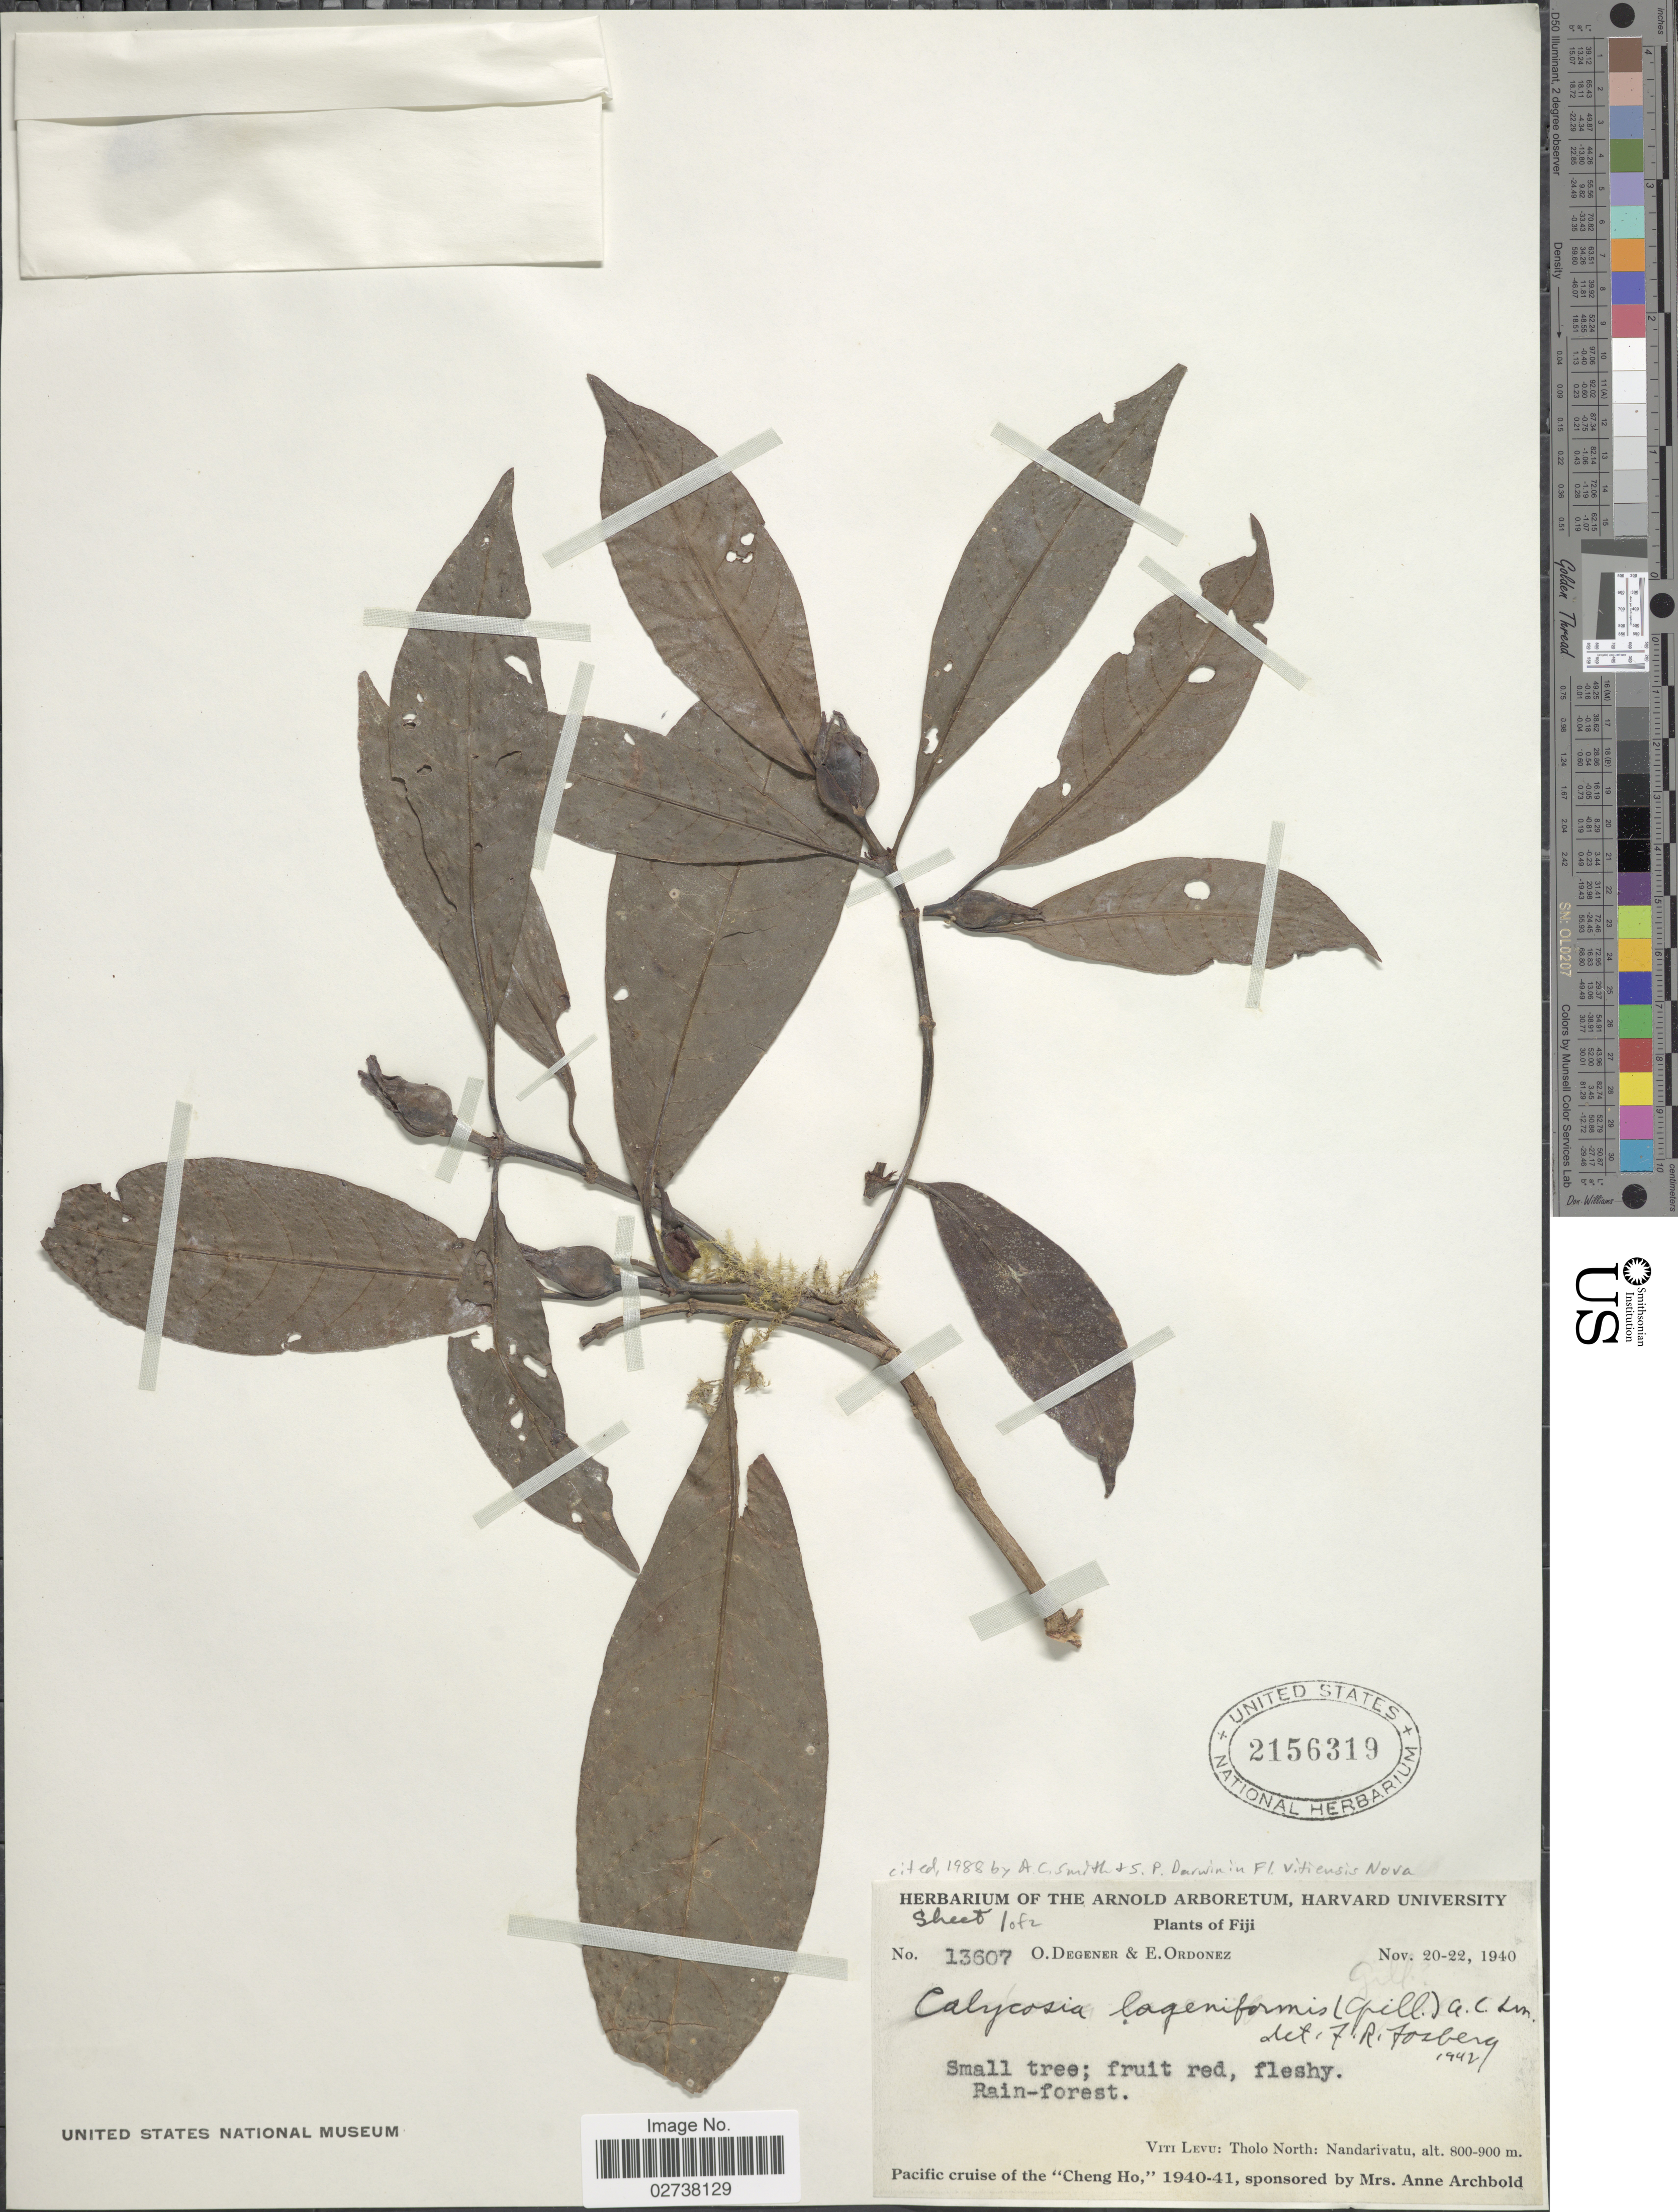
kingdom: Plantae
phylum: Tracheophyta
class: Magnoliopsida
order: Gentianales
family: Rubiaceae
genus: Calycosia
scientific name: Calycosia lageniformis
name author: (Gillespie) A.C. Sm.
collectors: O. Degener & E. Ordonez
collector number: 13607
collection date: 1940-11-20/1940-11-22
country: Fiji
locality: Viti Levu: Tholo North: Nandarivatu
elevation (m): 800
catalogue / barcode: US 2156319